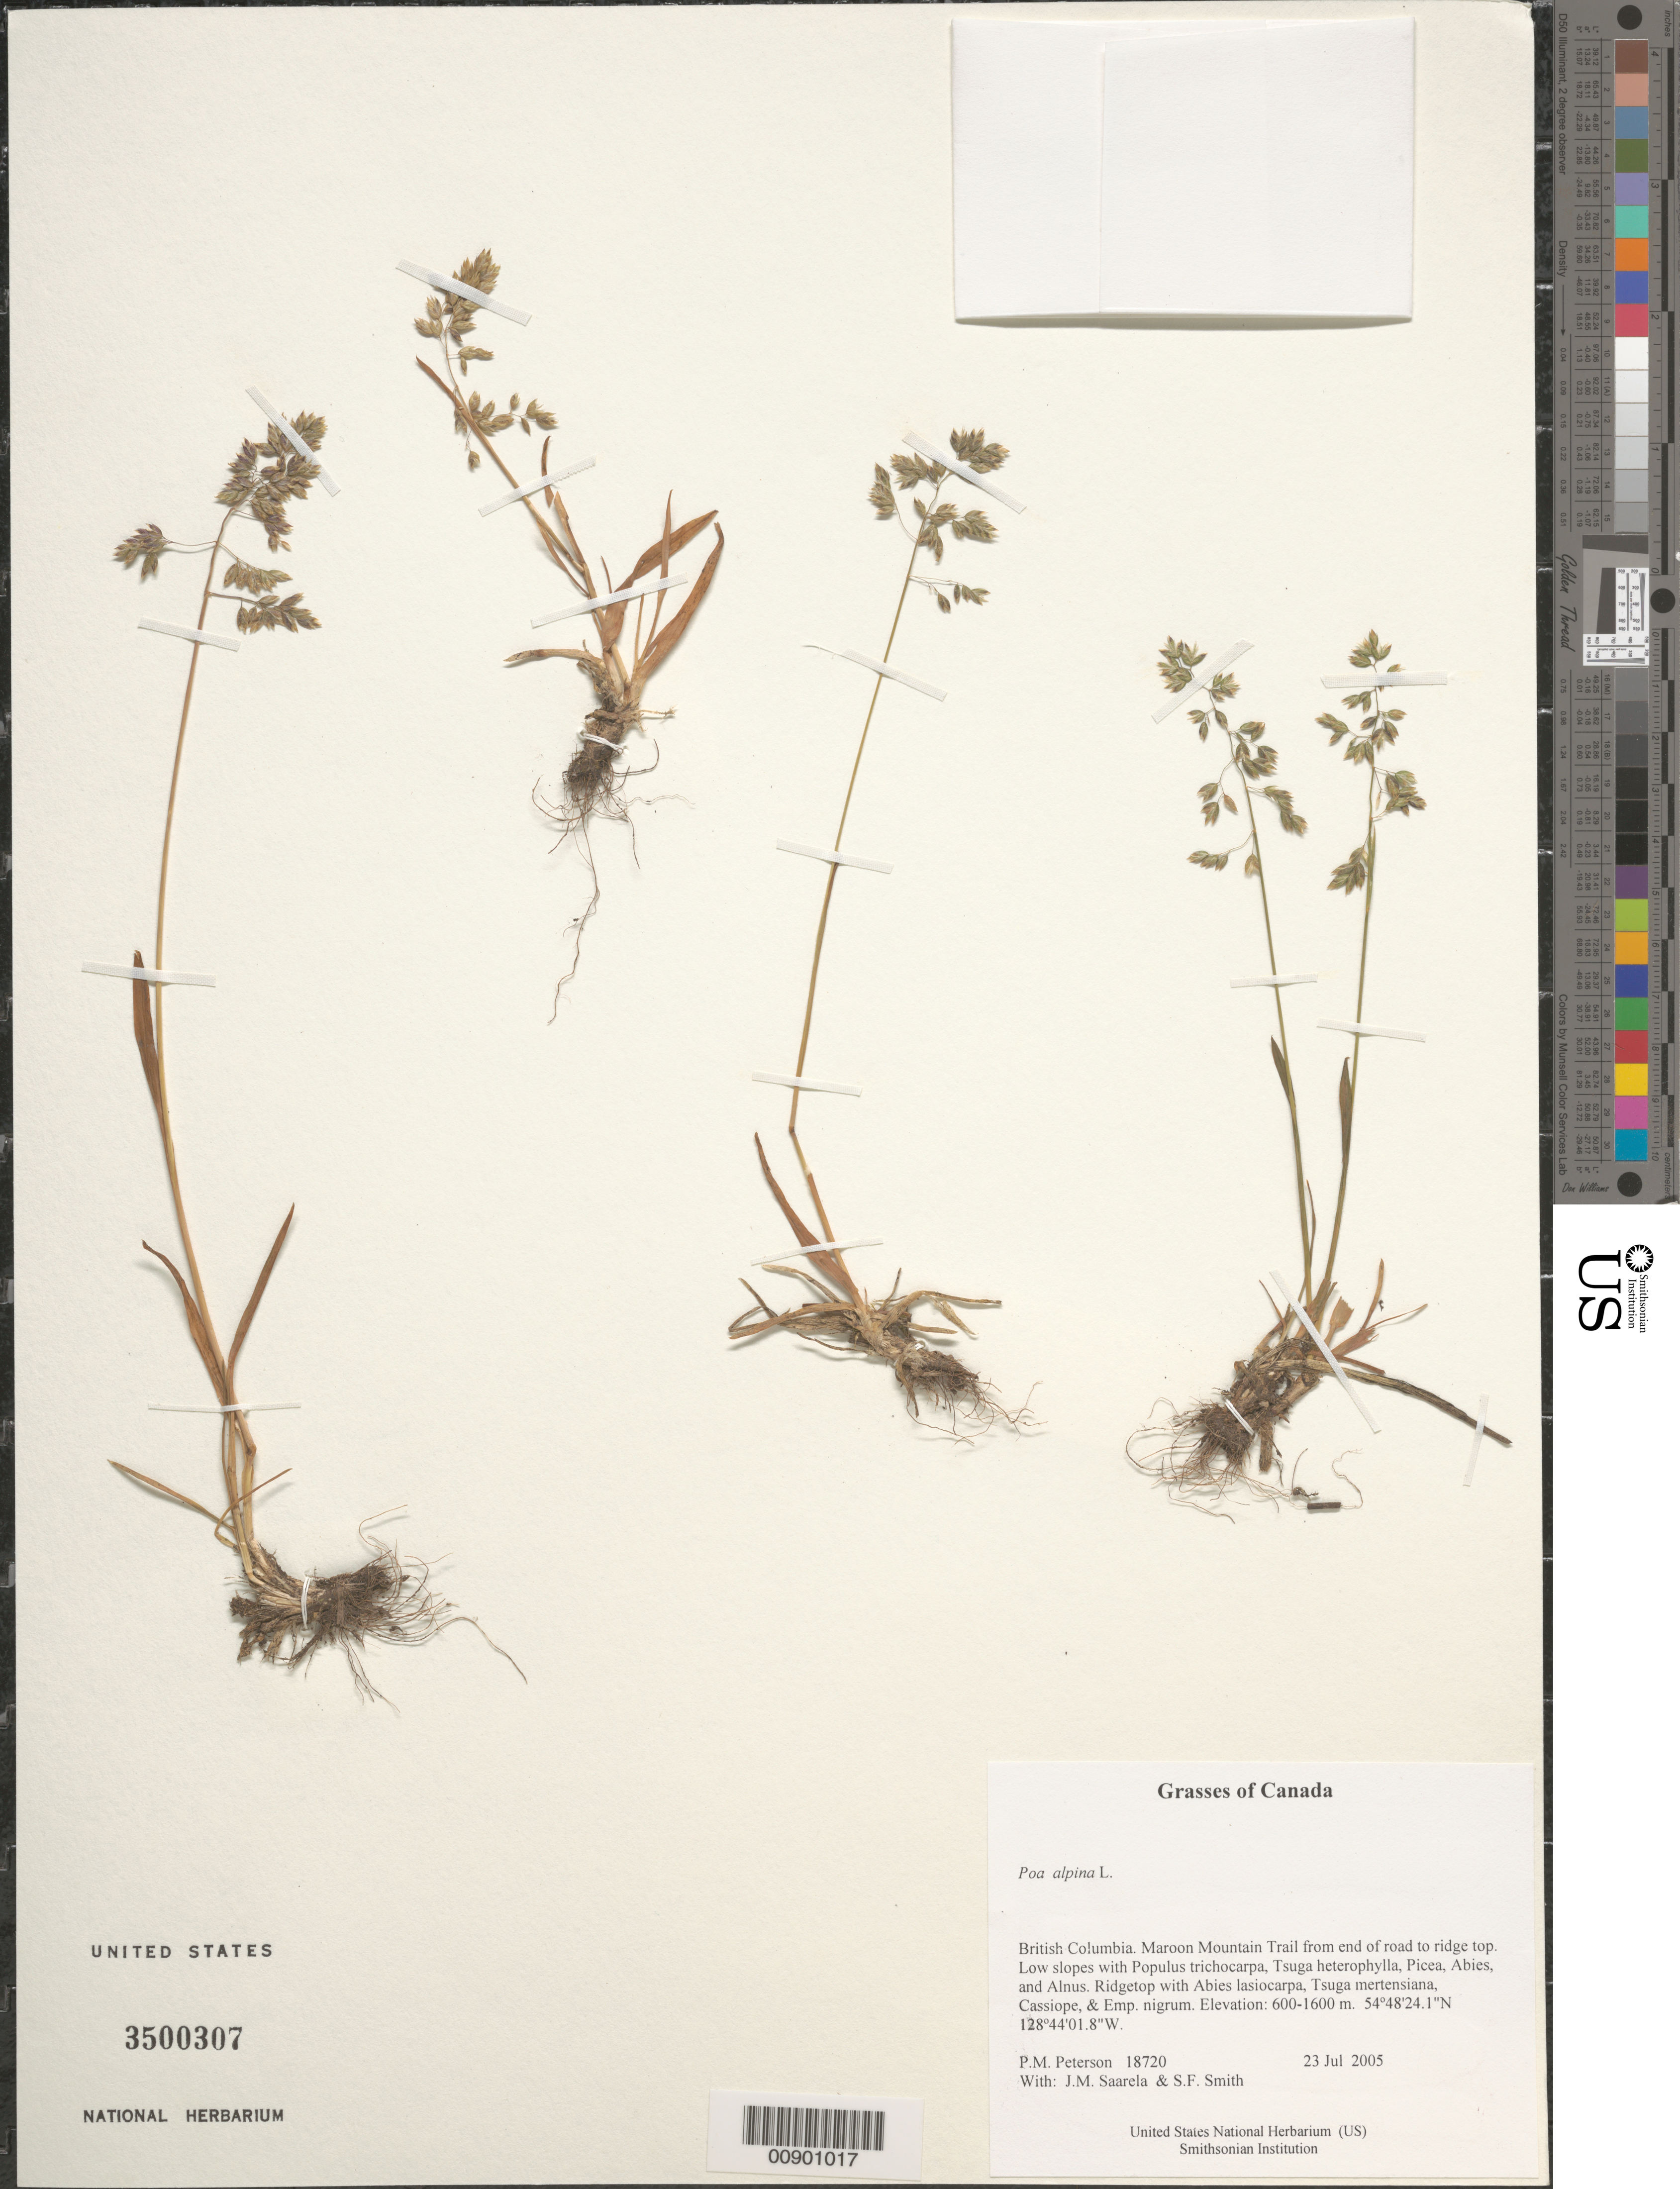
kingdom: Plantae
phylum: Tracheophyta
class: Liliopsida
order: Poales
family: Poaceae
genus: Poa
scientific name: Poa alpina subsp. alpina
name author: L.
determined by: Soreng, Robert J., Research Associate (BOT), Smithsonian Institution - National Museum of Natural History (UNITED STATES)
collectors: P. M. Peterson, J. Saarela & S.F. Smith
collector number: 18720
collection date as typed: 23 Jul 2004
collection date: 2004-07-23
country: Canada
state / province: British Columbia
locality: Maroon Mountain Trail from end of road to ridge top. Low slopes with Populus trichocarpa, Tsuga heterophylla, Picea, Abies, and Alnus. Ridgetop with Abies lasiocarpa, Tsuga mertensiana, Cassiope, & Emp. nigrum.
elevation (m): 600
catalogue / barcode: US 3500307